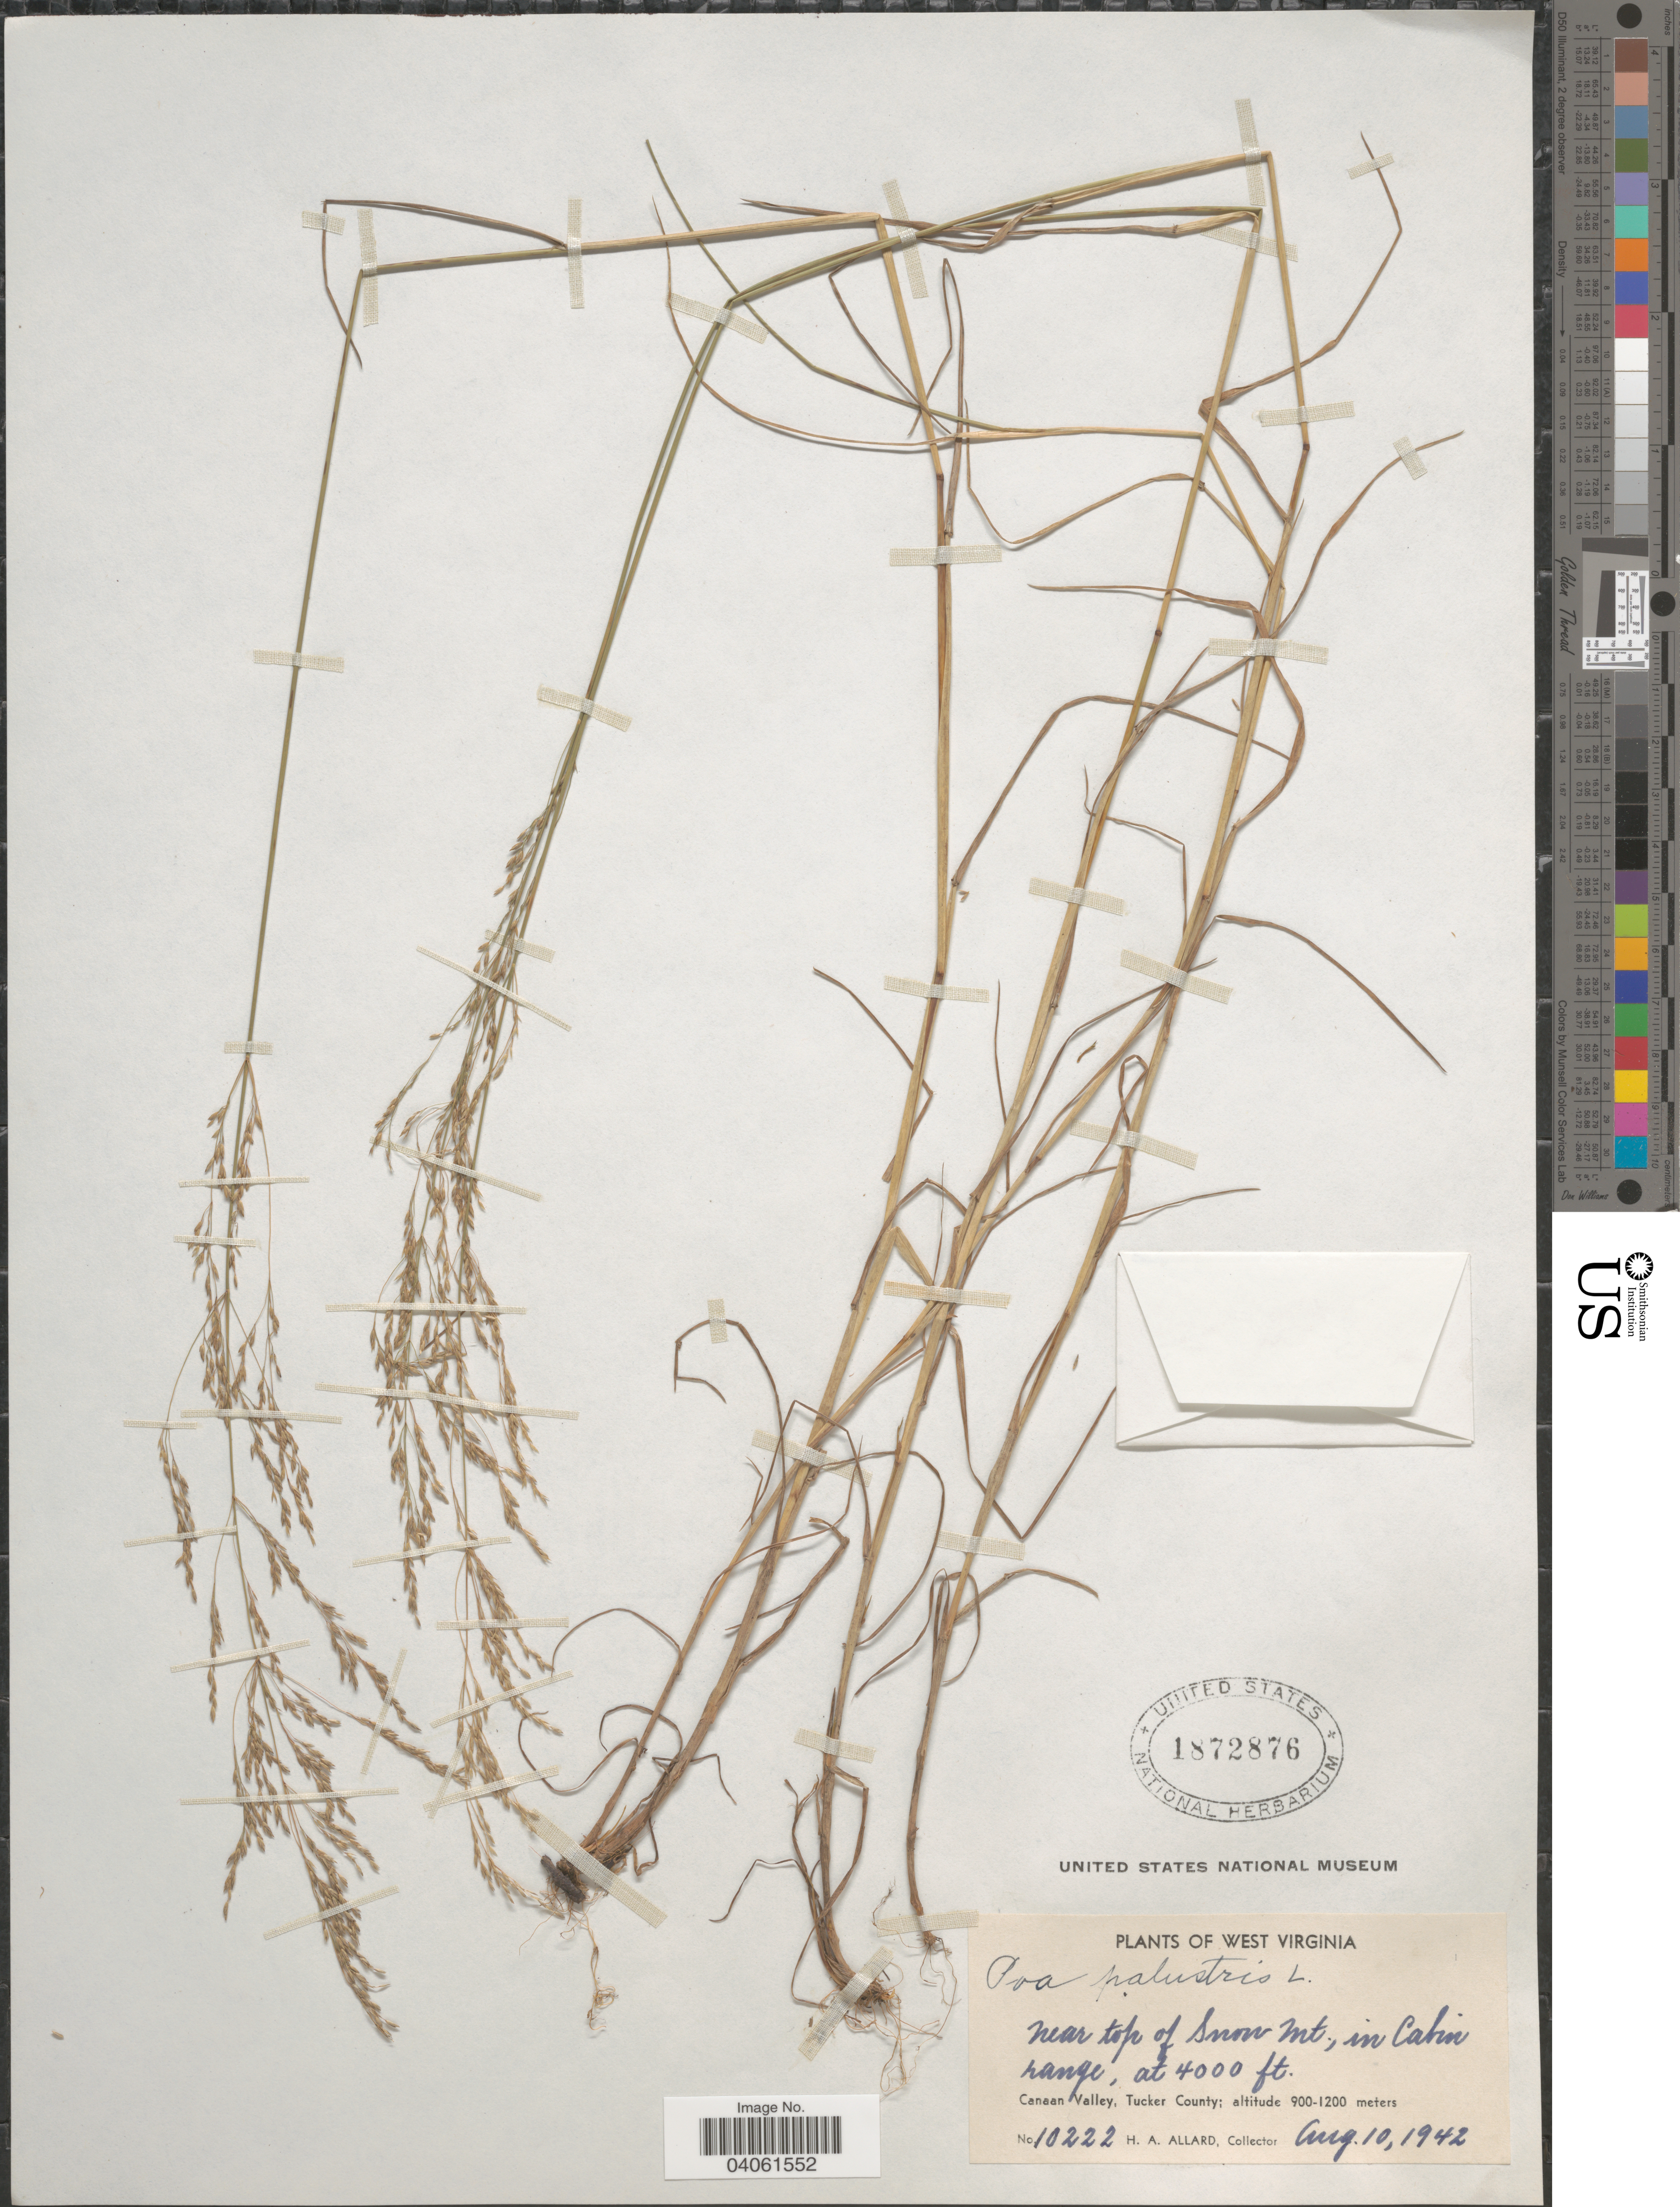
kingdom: Plantae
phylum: Tracheophyta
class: Liliopsida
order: Poales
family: Poaceae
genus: Poa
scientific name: Poa palustris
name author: L.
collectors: H. A. Allard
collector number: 10222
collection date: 1942-08-10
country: United States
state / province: West Virginia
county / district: Tucker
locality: Near top of Snow Mt., in Cabin range. Canaan Valley, Tucker County.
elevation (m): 1219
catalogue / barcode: US 1872876